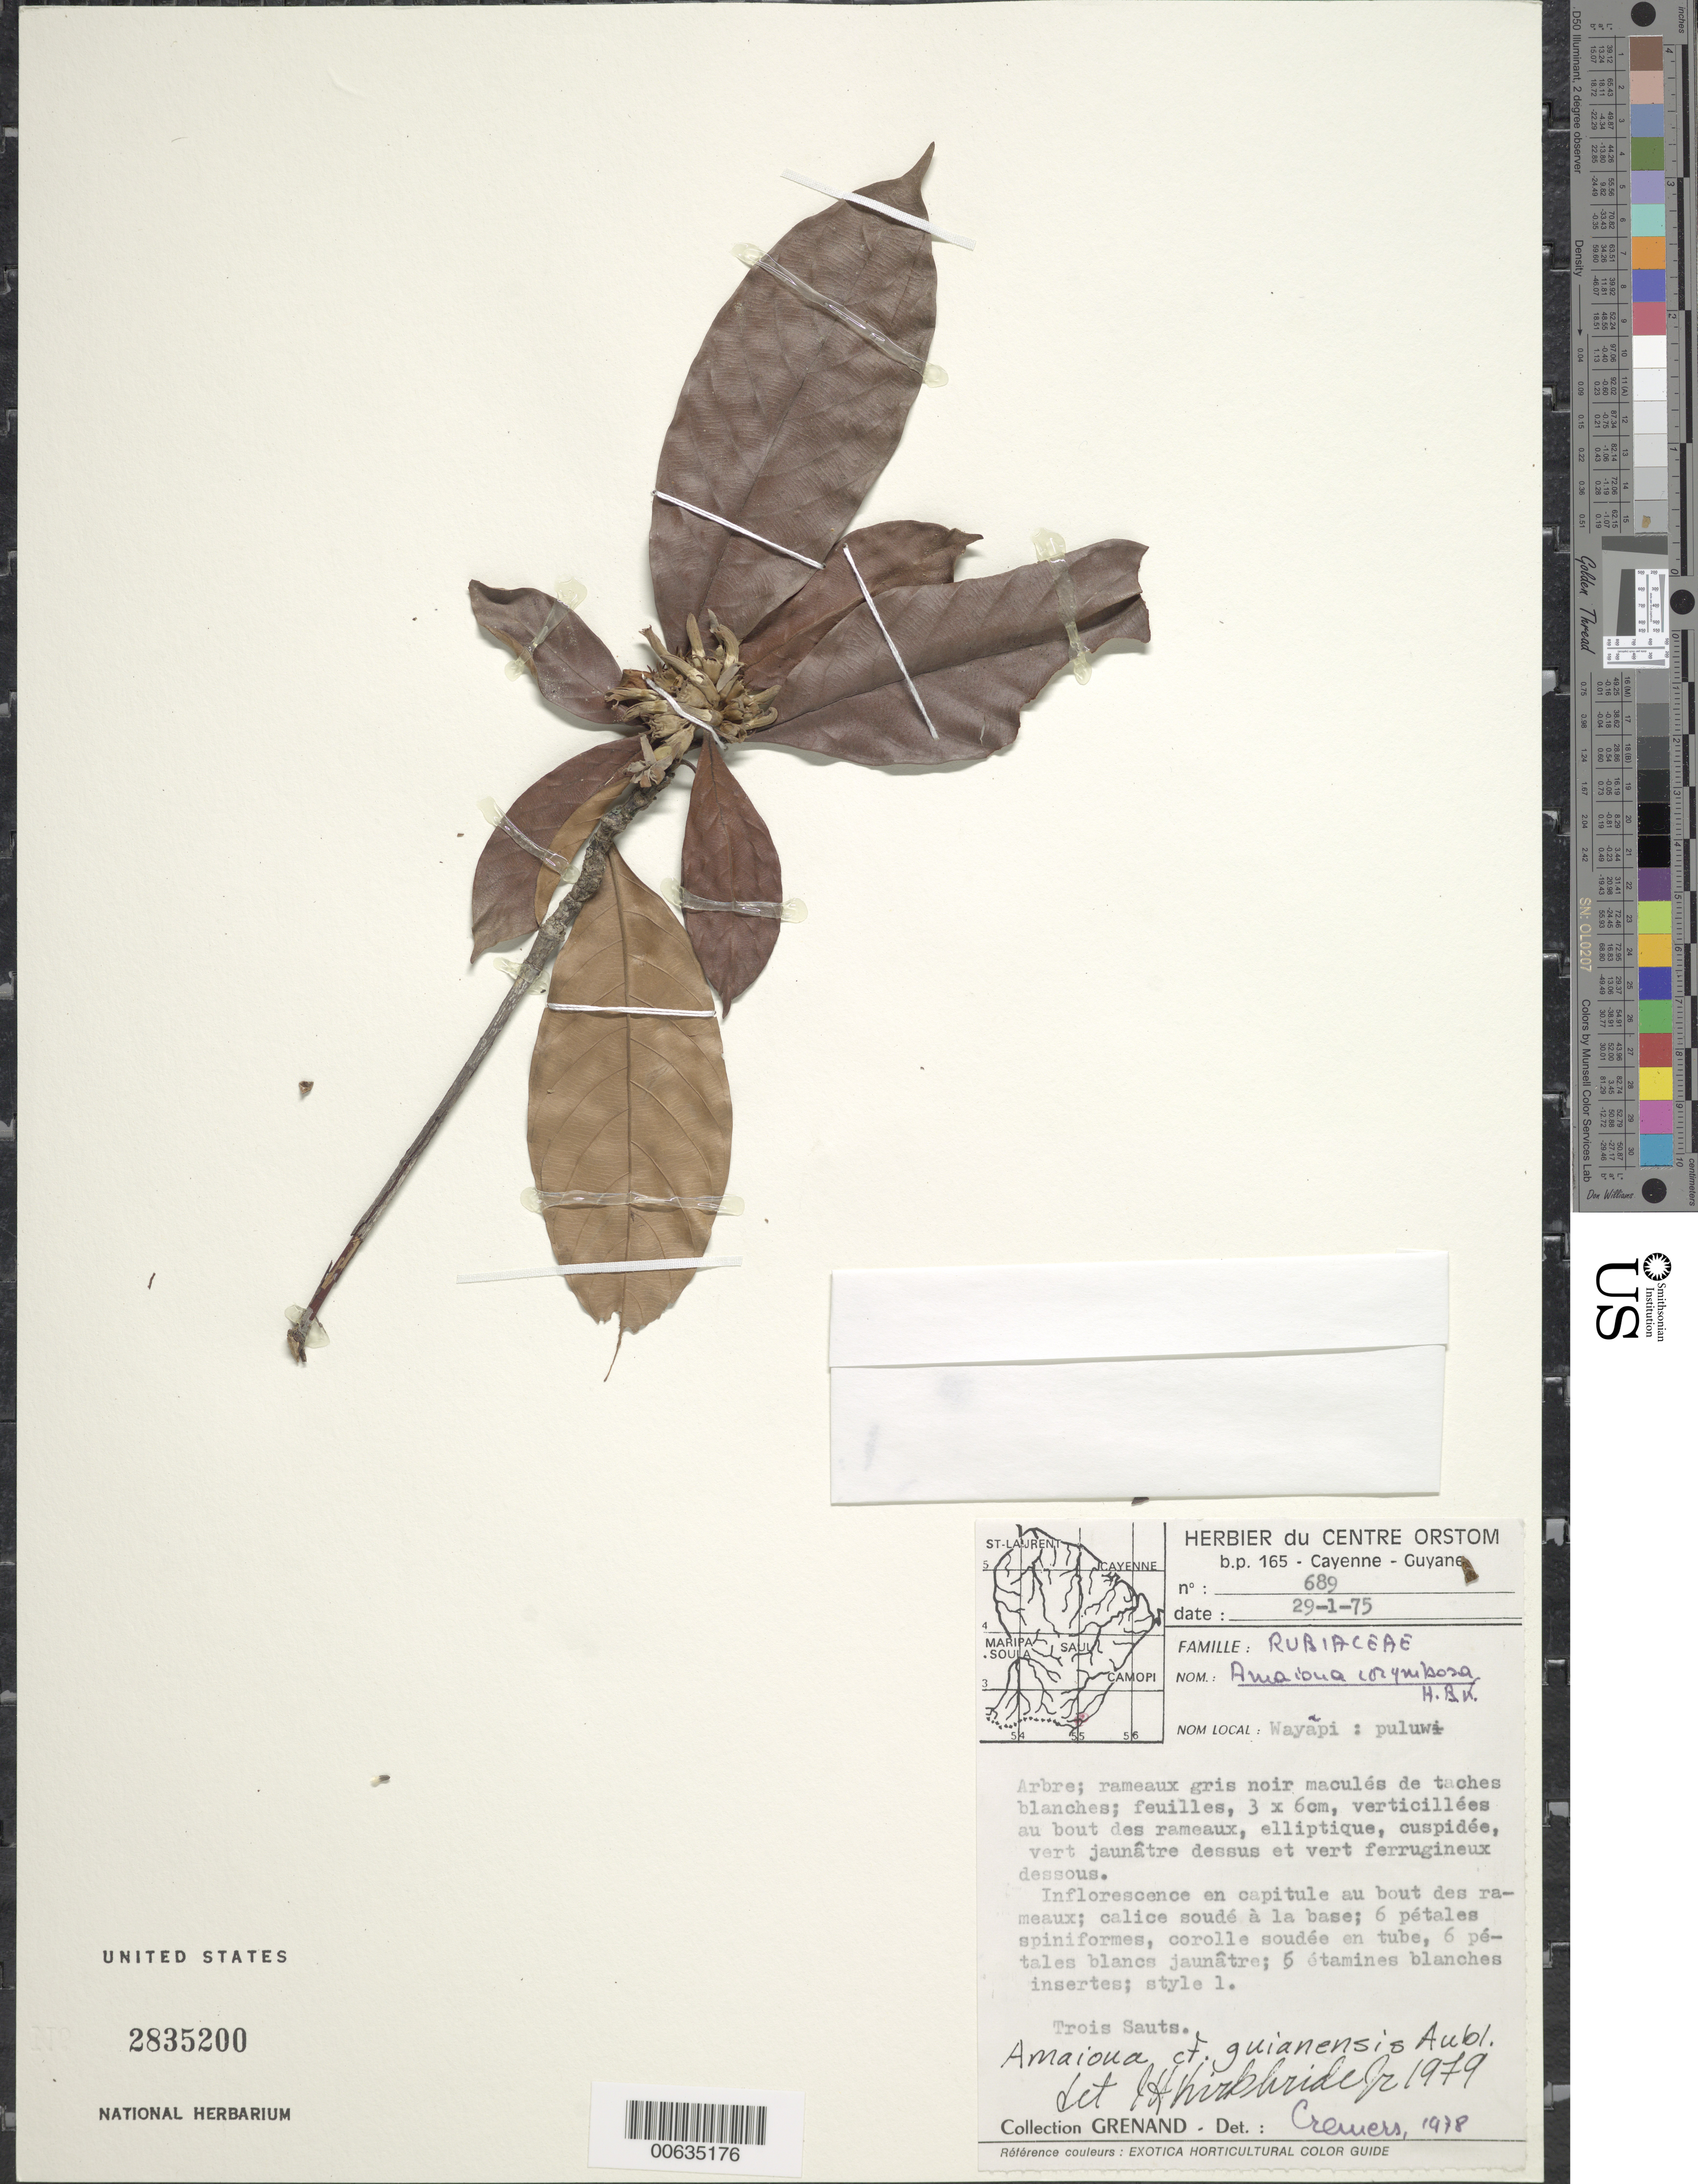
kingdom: Plantae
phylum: Tracheophyta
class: Magnoliopsida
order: Gentianales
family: Rubiaceae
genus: Amaioua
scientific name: Amaioua guianensis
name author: Aubl.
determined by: Kirkbride, J. H.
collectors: P. Grenand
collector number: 689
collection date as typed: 29-Jan-75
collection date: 1975-01-29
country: French Guiana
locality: Trois Sauts (Haut Oyapock)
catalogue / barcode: US 2835200